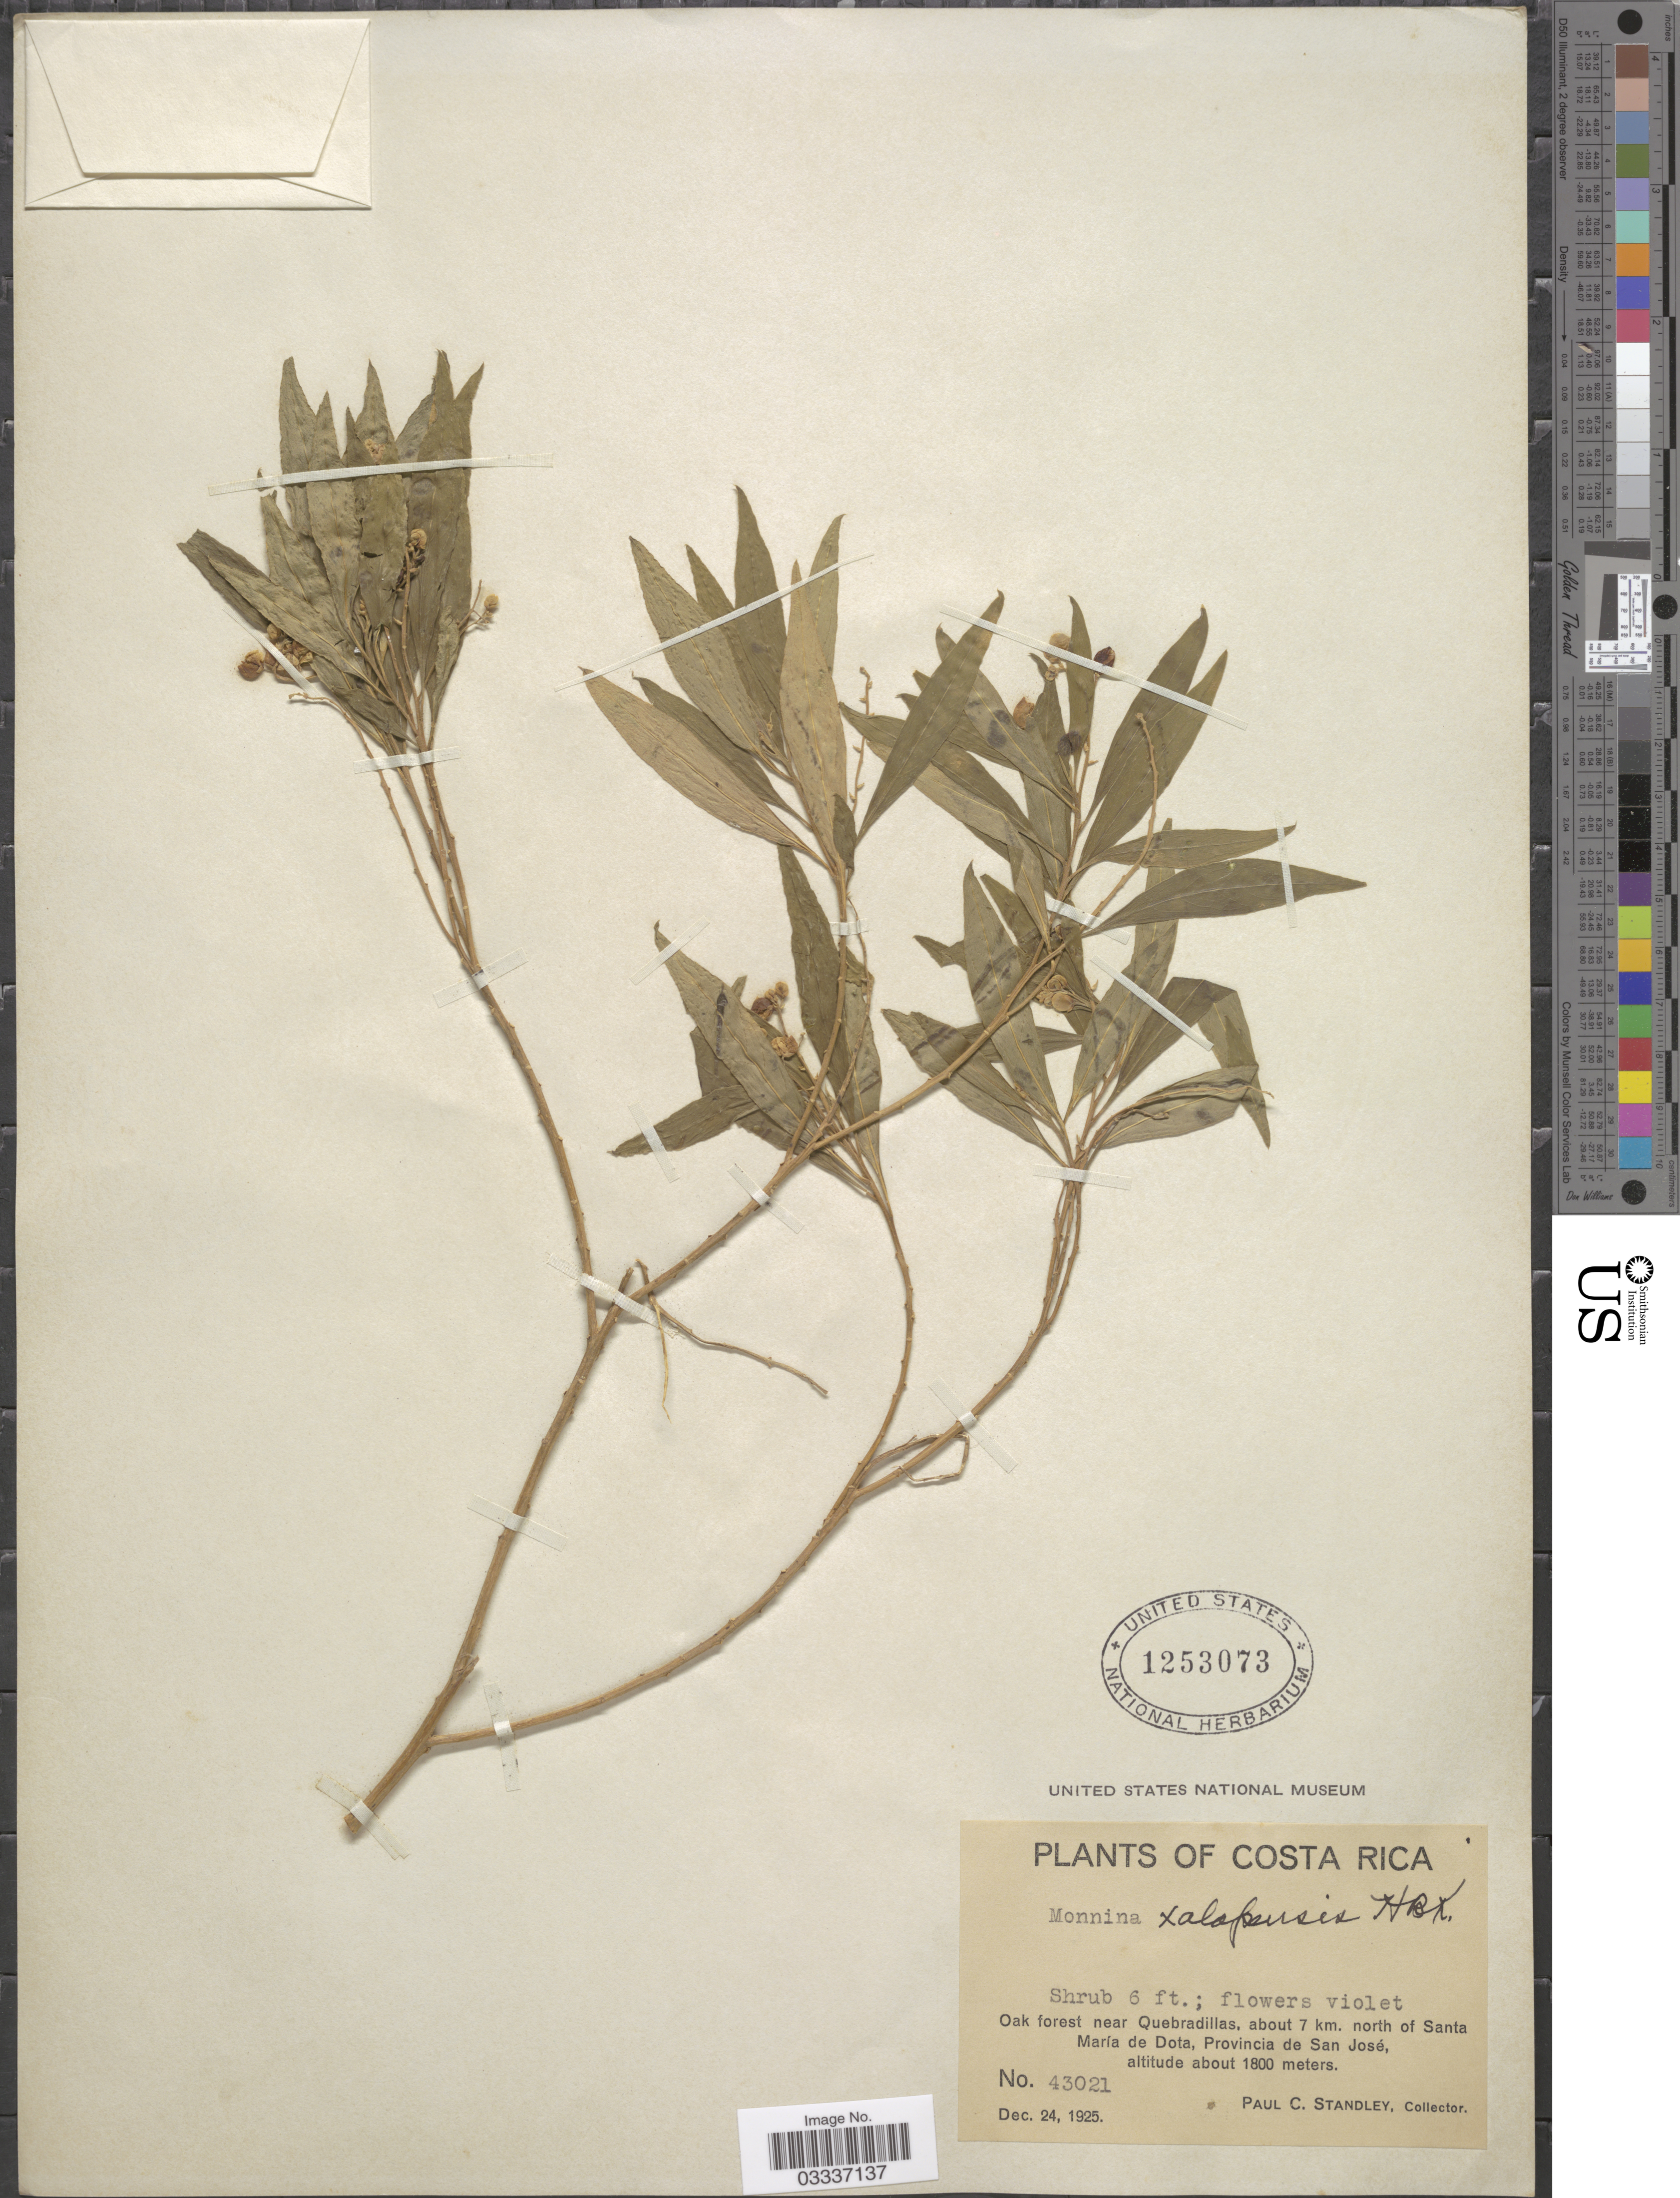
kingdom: Plantae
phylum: Tracheophyta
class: Magnoliopsida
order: Fabales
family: Polygalaceae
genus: Monnina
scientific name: Monnina xalapensis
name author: Kunth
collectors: P. C. Standley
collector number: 43021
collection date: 1925-12-24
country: Costa Rica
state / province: San José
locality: Oak forest near Quebradillas, about 7 km. north of Santa María de Dota.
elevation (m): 1800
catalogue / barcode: US 1253073